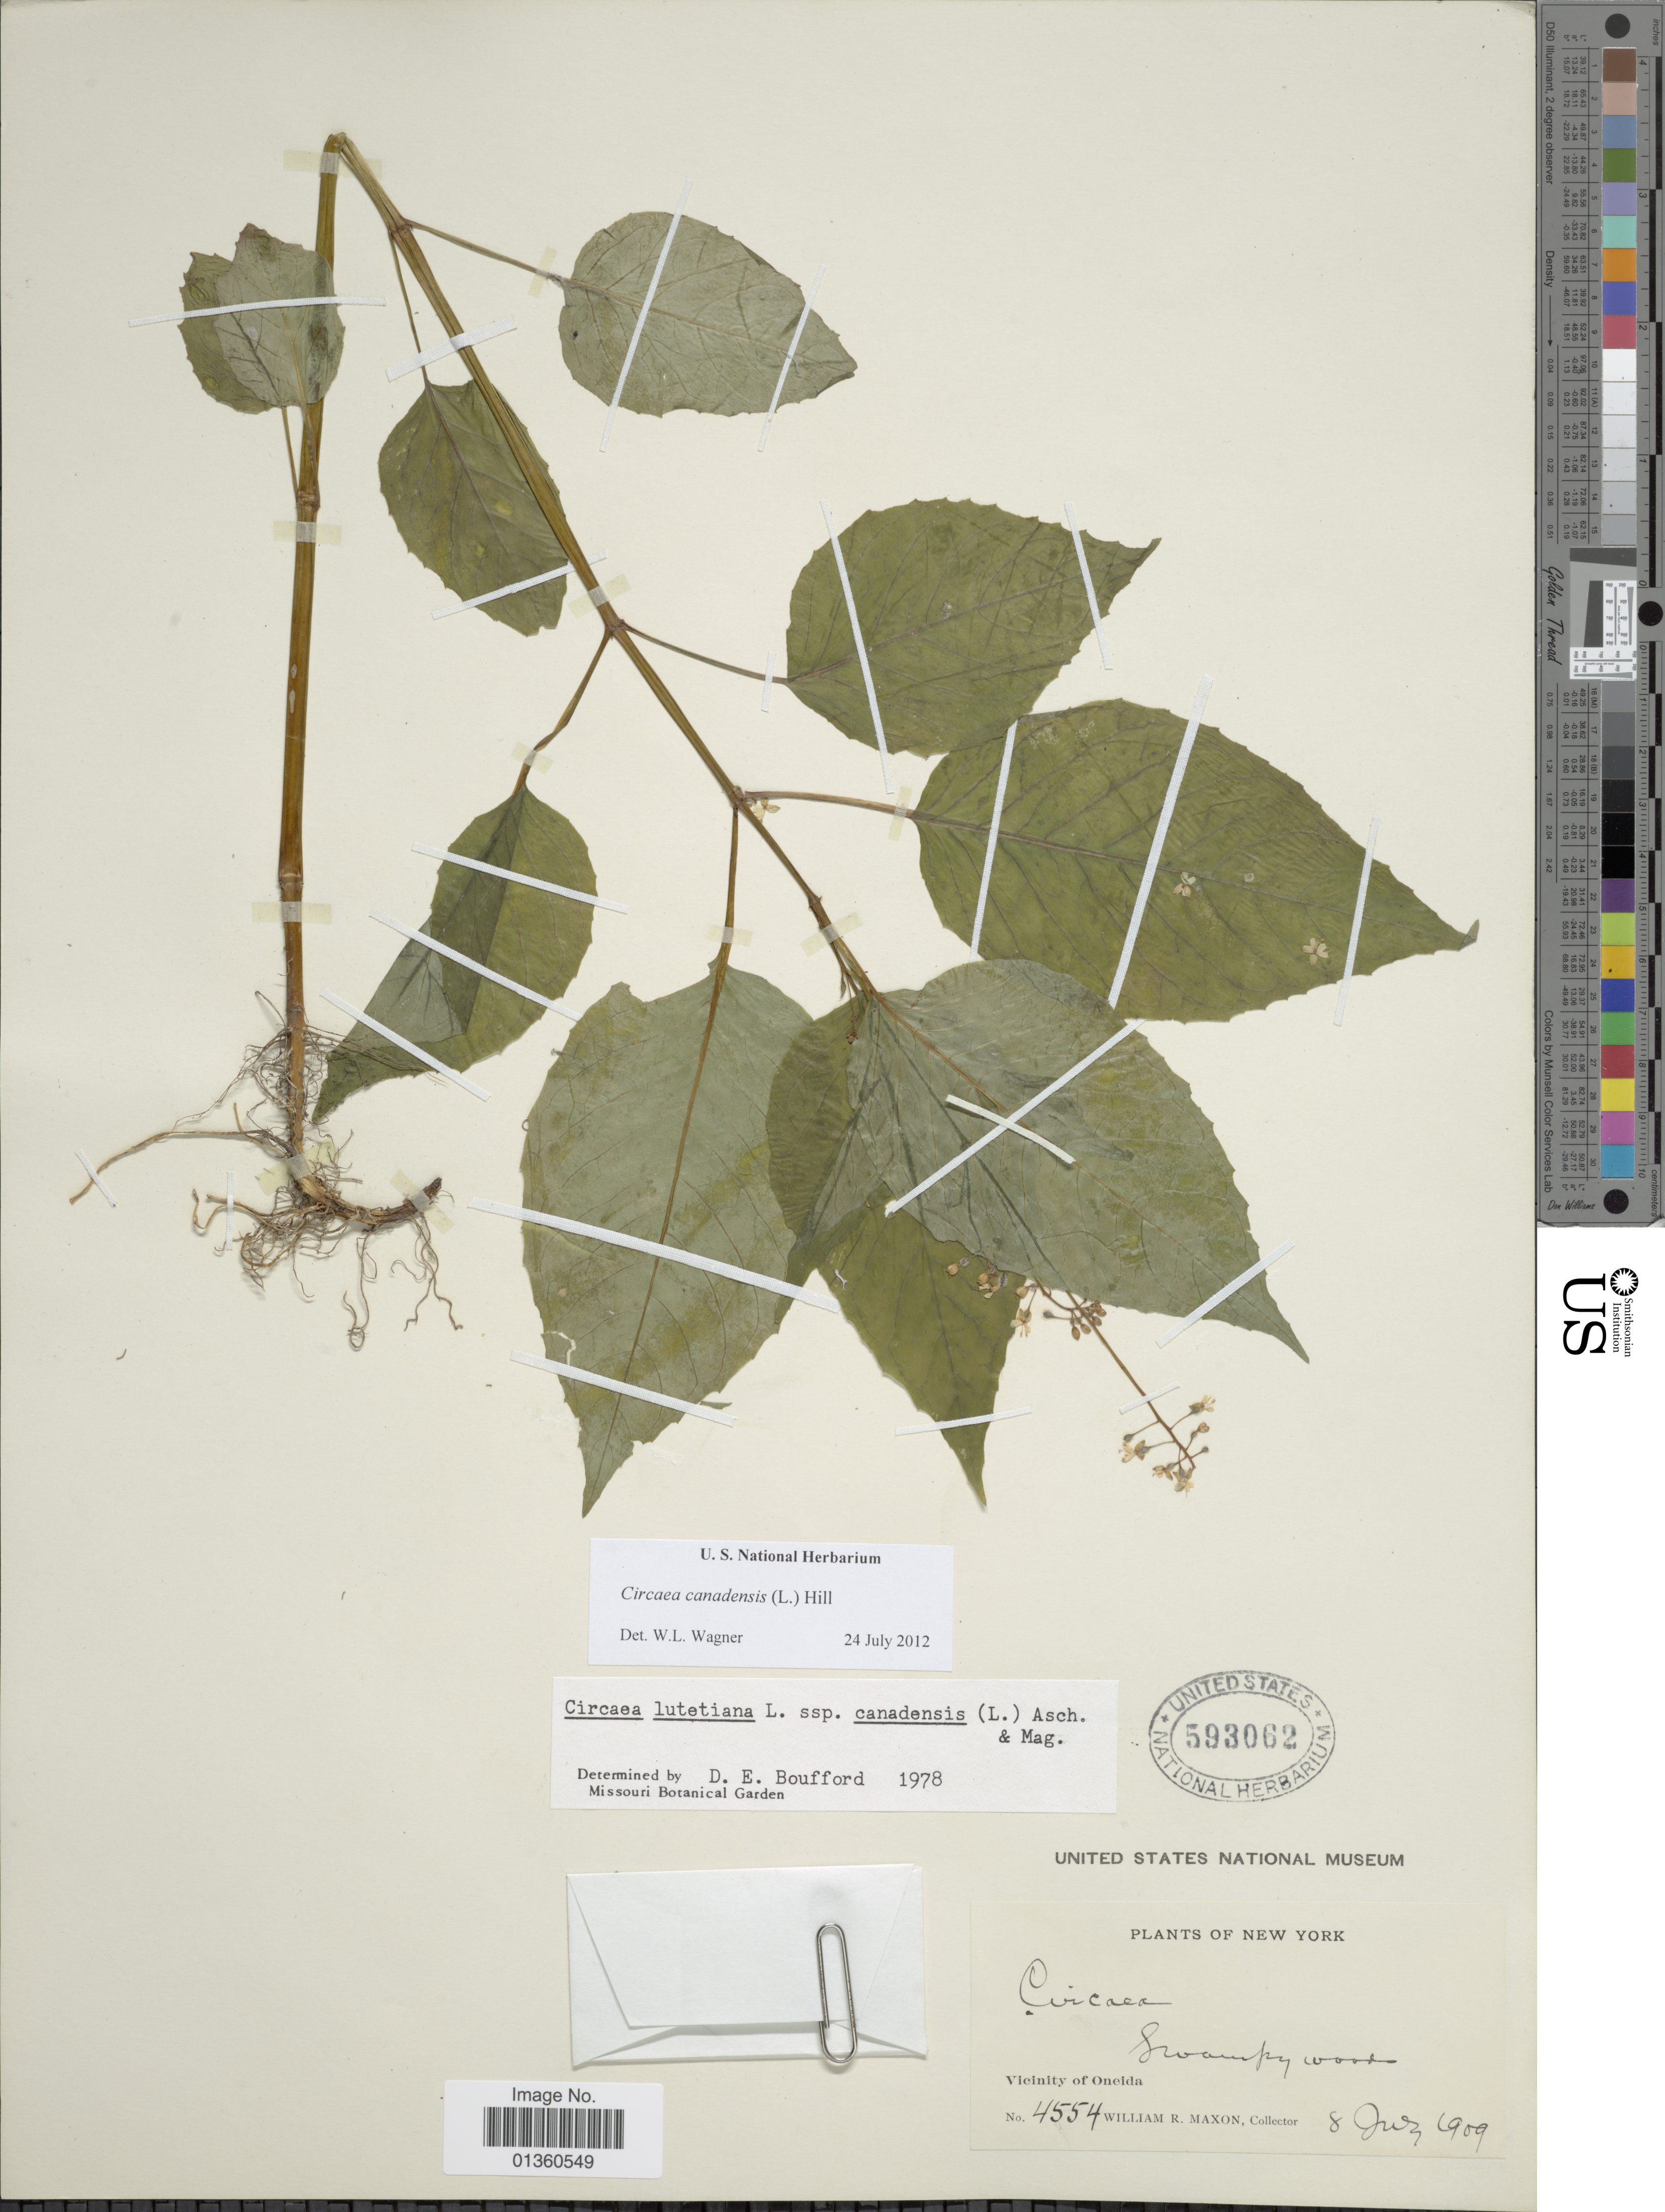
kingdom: Plantae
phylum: Tracheophyta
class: Magnoliopsida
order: Myrtales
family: Onagraceae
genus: Circaea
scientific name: Circaea canadensis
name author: (L.) Hill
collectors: W. R. Maxon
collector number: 4554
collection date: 1909-07-08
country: United States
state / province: New York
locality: Vicinity of Oneida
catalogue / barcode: US 593062